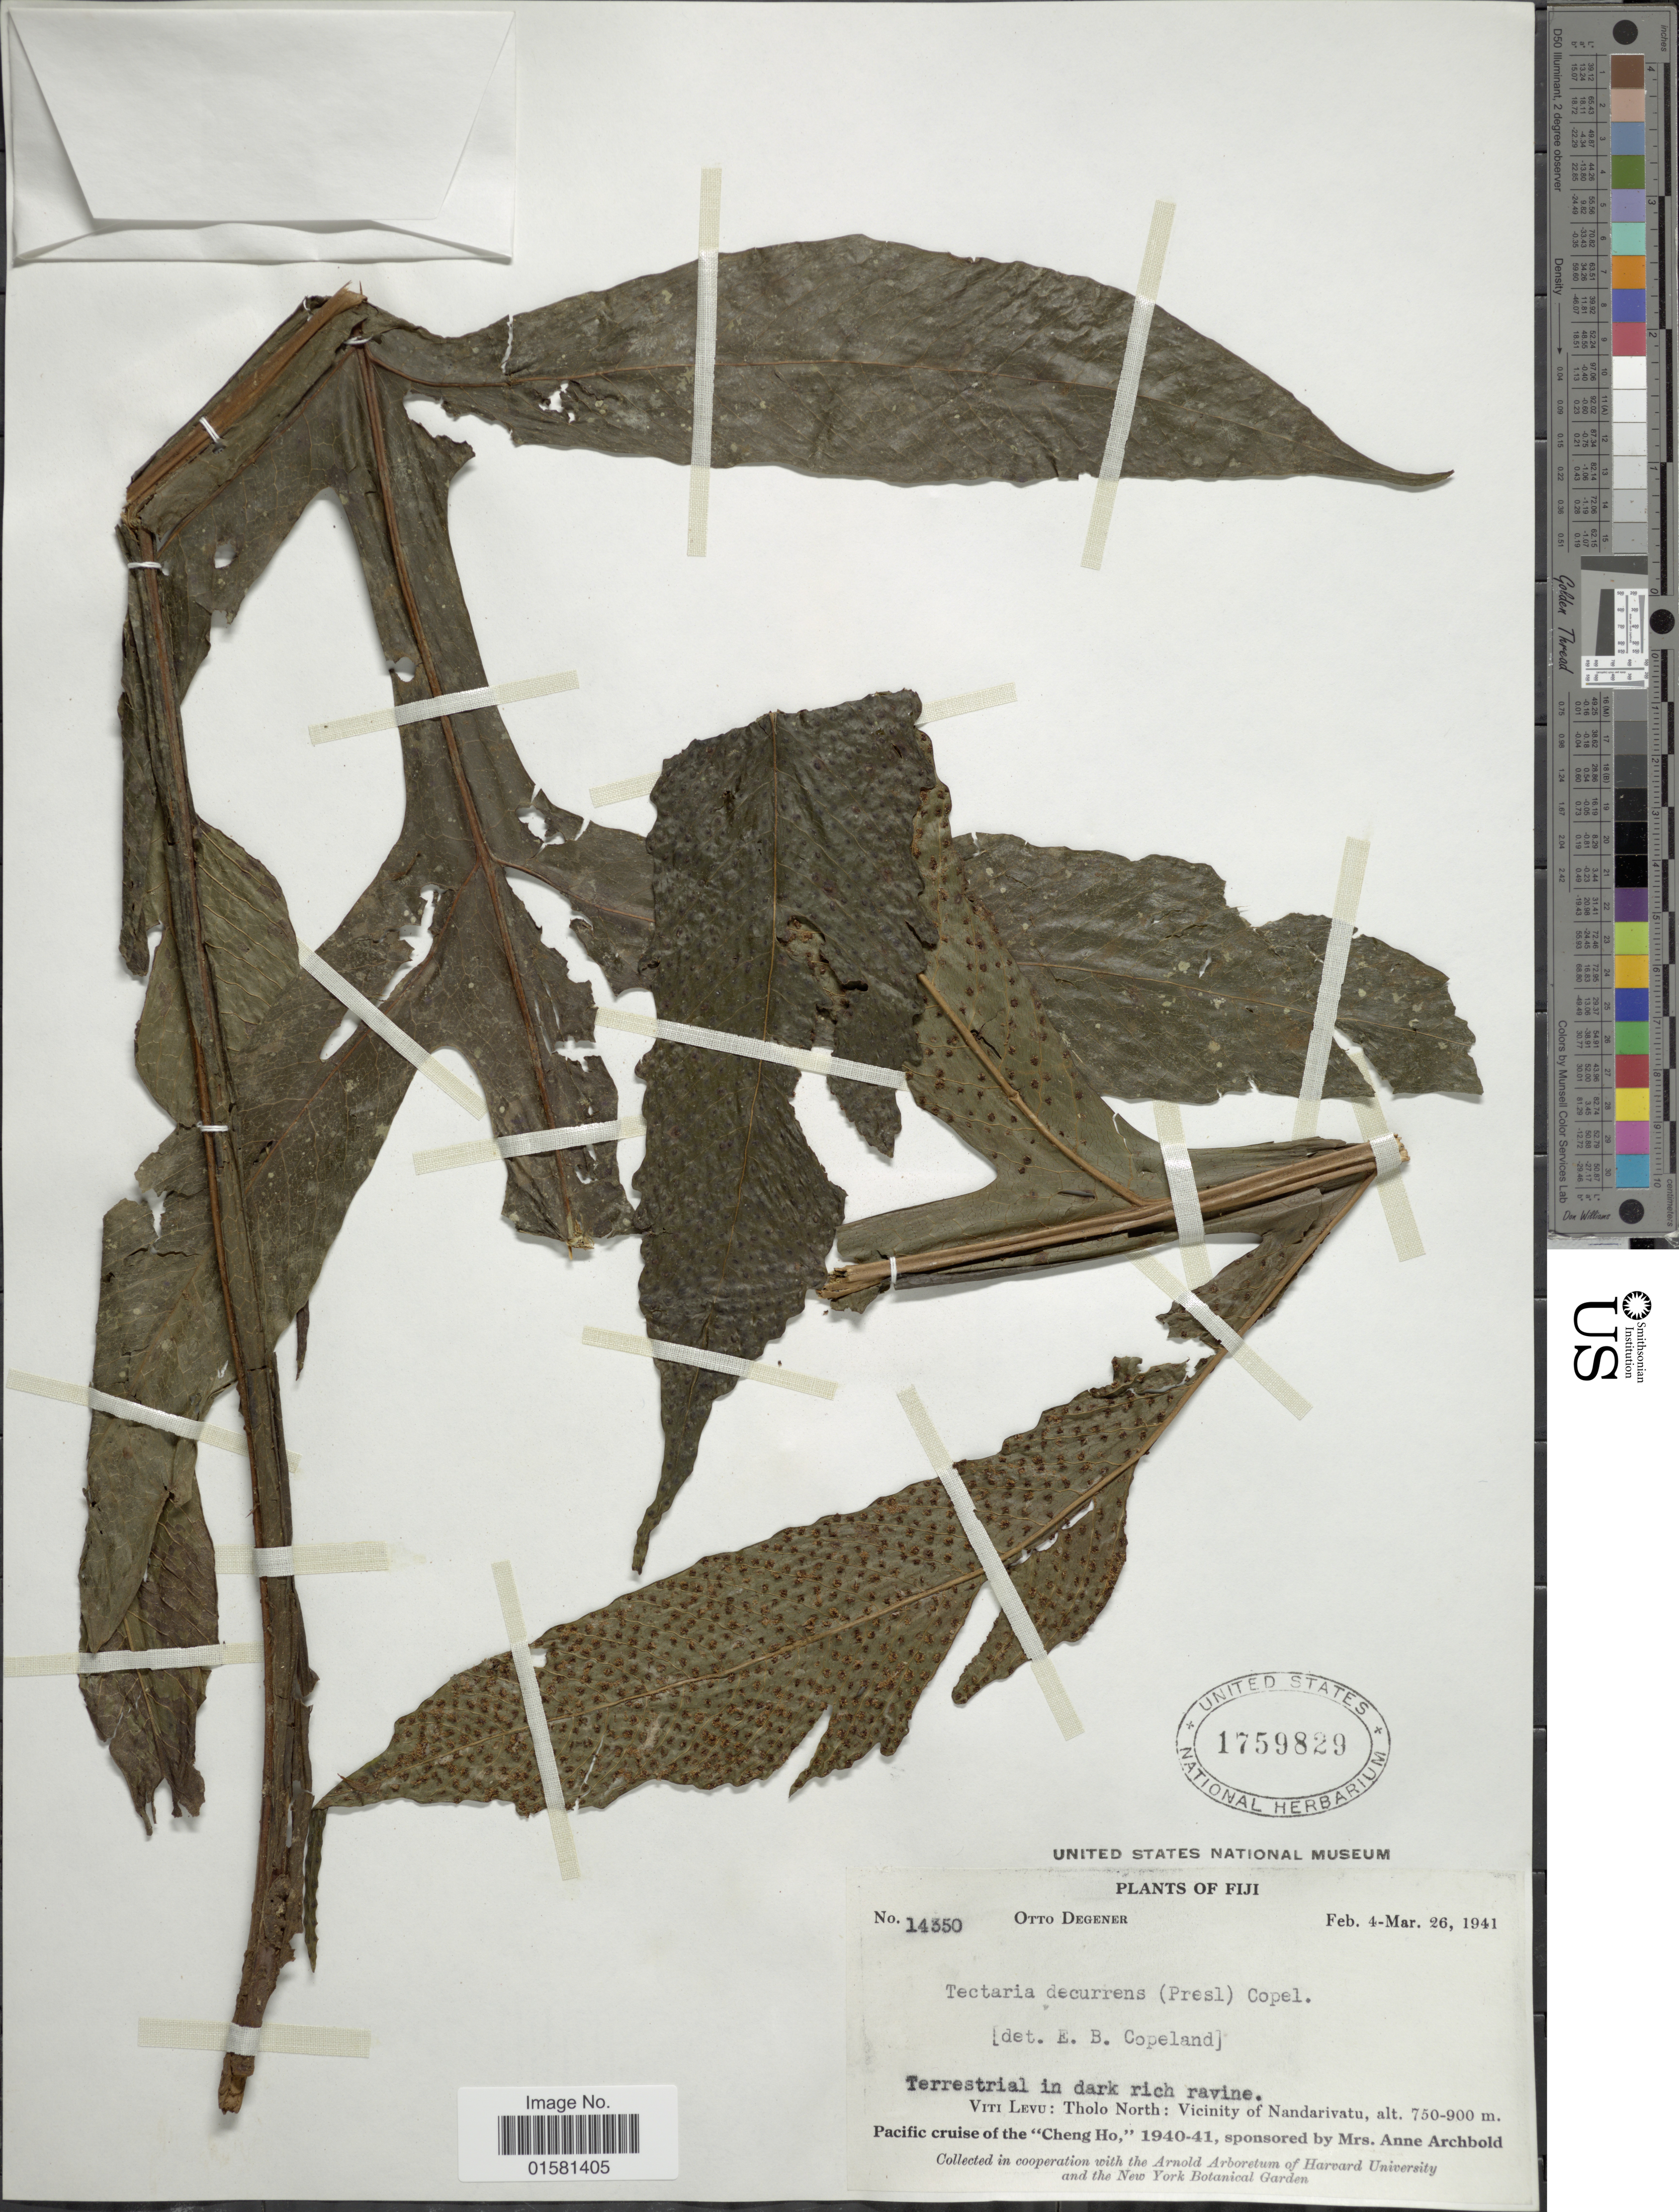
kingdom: Plantae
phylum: Tracheophyta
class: Polypodiopsida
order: Polypodiales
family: Tectariaceae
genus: Tectaria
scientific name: Tectaria decurrens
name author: (Presel.) Copel. in Elmer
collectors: O. Degener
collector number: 14350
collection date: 1941-02-04/1941-03-26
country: Fiji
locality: Fiji, Viti Levu: Tholo North: Vicity of Nandarivatu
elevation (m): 750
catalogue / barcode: US 1759829